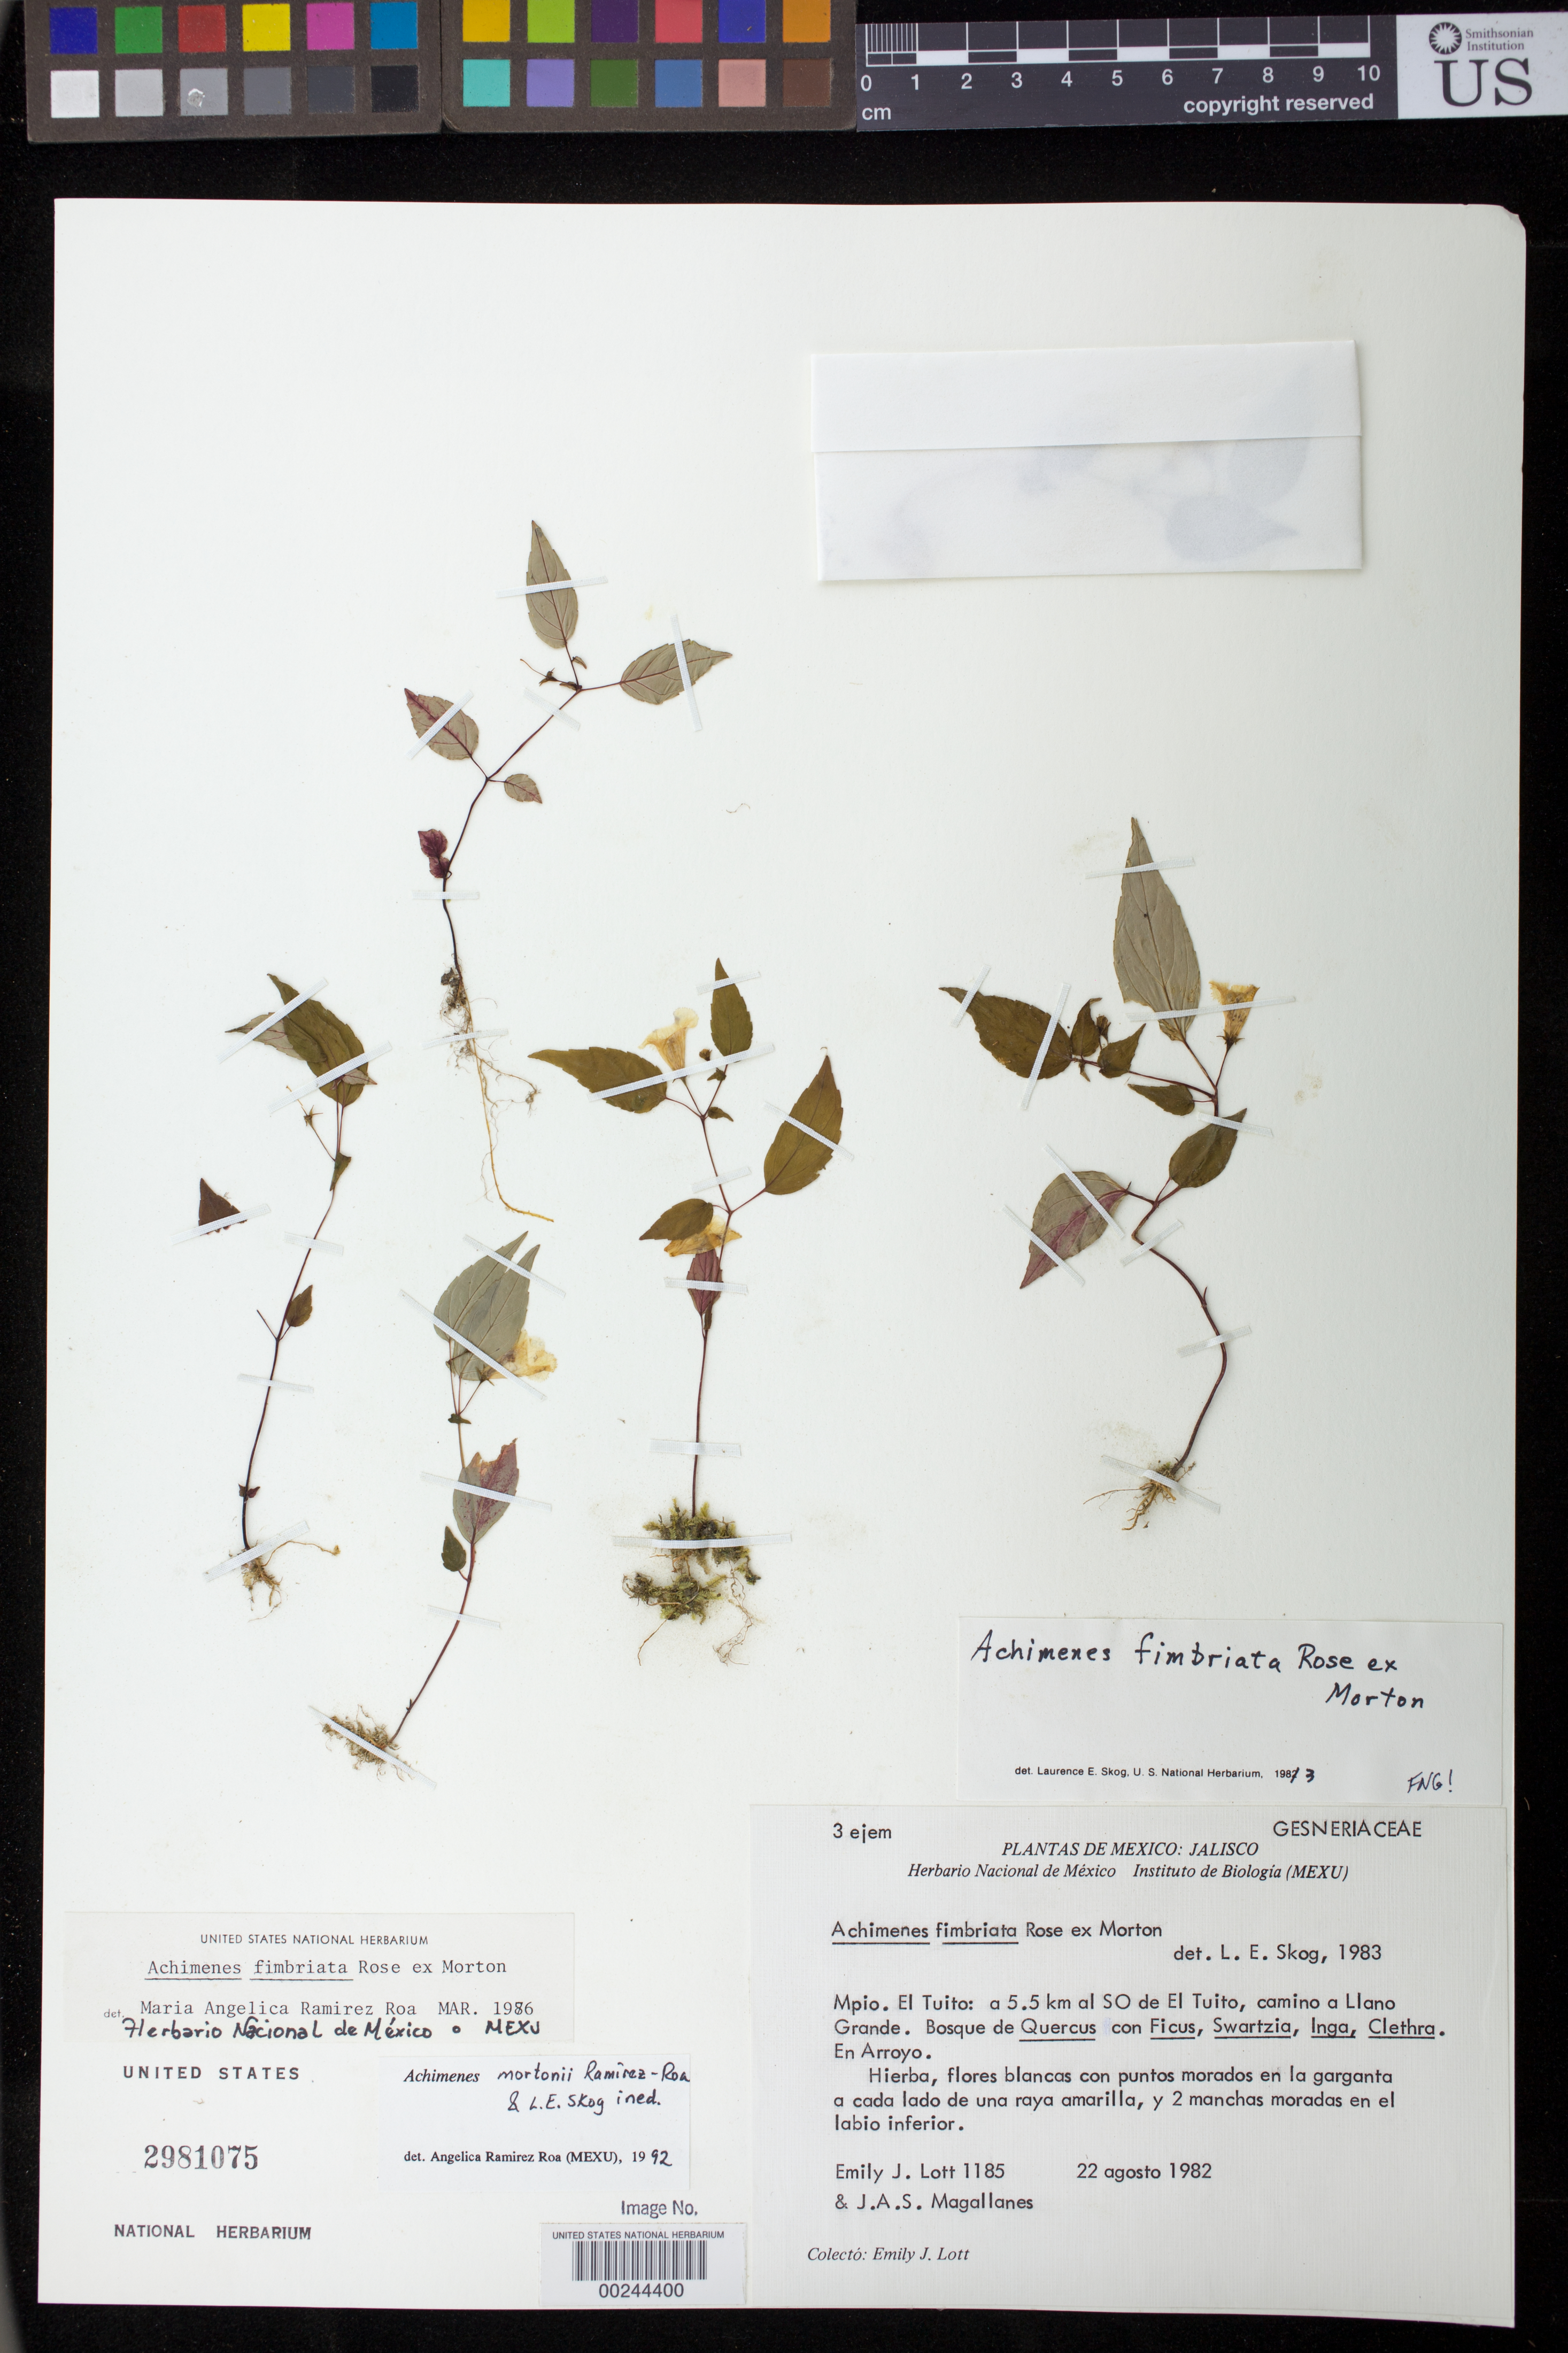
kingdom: Plantae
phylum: Tracheophyta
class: Magnoliopsida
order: Lamiales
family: Gesneriaceae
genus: Achimenes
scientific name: Achimenes fimbriata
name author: Rose ex C.V. Morton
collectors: E. Lott & J. Magallanes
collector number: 1185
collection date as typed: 22 Aug 1982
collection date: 1982-08-22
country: Mexico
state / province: Jalisco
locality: Mun. of El Tuito, 5.5 km SW of El Tuito, road to Llano Grande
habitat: Forest of quercus, with ficus, swartzia, inga, clethra, in arroyo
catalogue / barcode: US 2981075